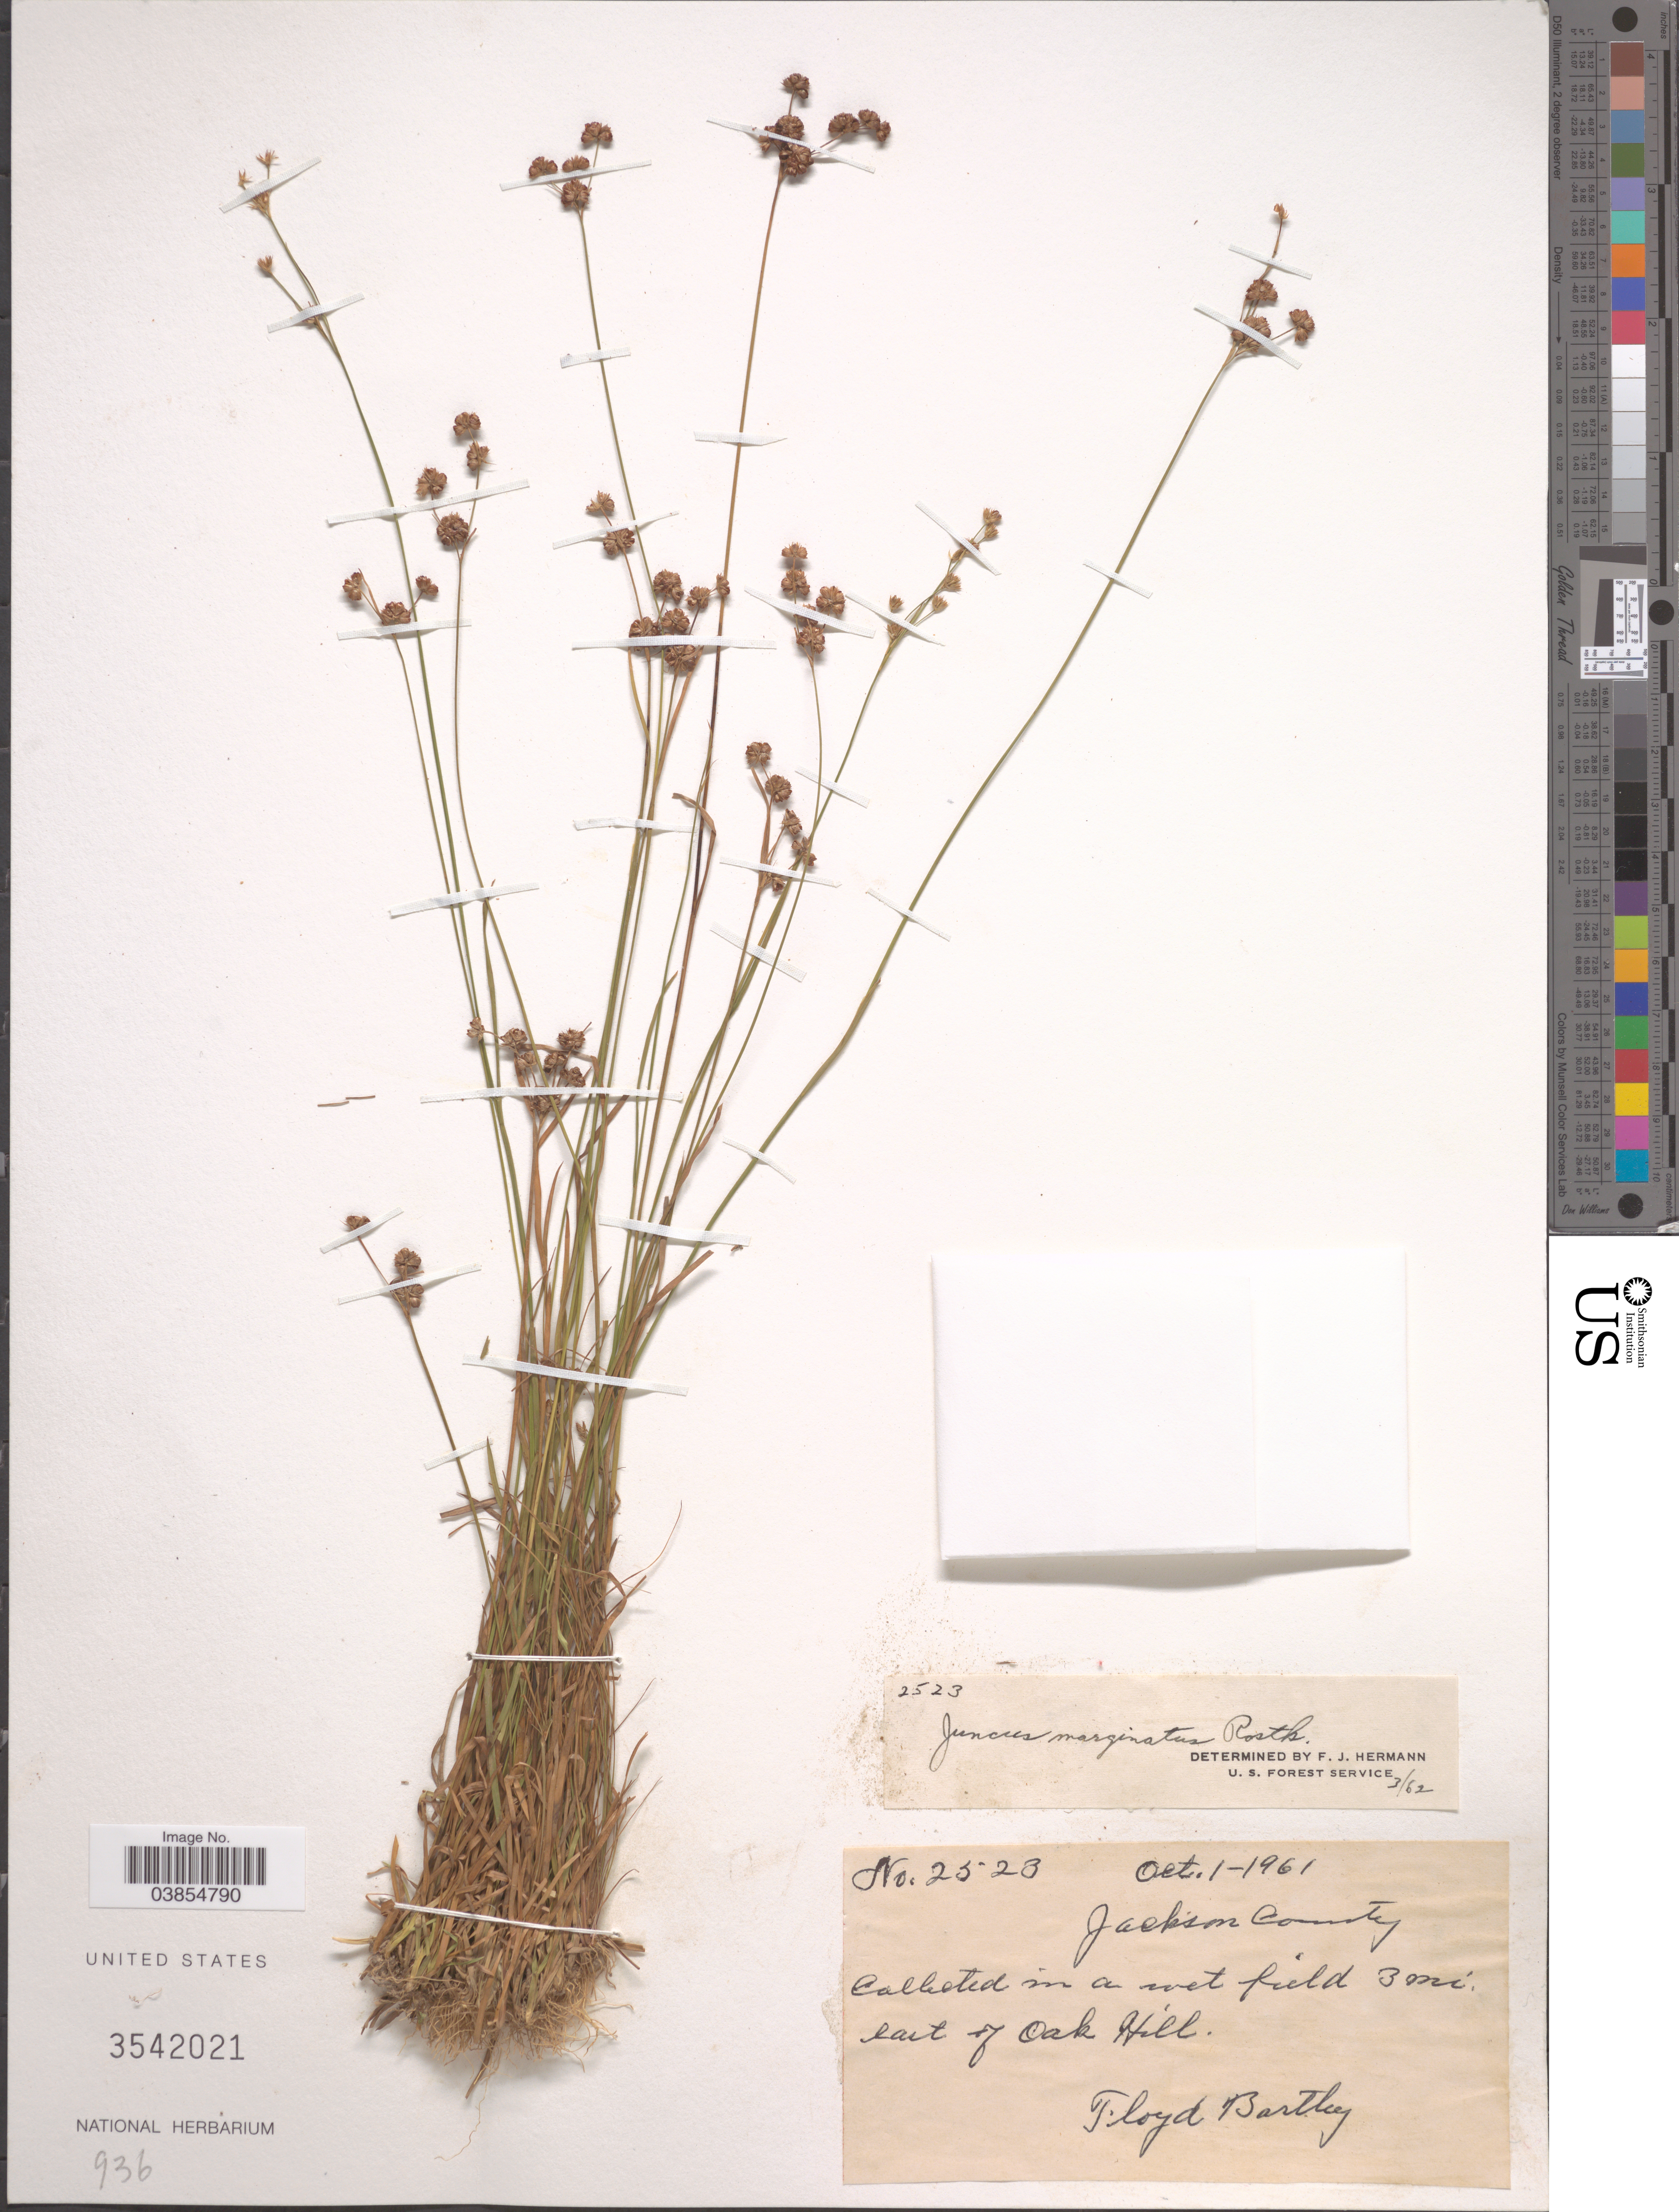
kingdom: Plantae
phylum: Tracheophyta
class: Liliopsida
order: Poales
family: Juncaceae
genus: Juncus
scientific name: Juncus marginatus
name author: Rostk.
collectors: F. Bartley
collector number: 2523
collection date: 1961-10-01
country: United States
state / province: Ohio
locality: Jackson County. 3 mi. east of Oak Hill.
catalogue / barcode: US 3542021